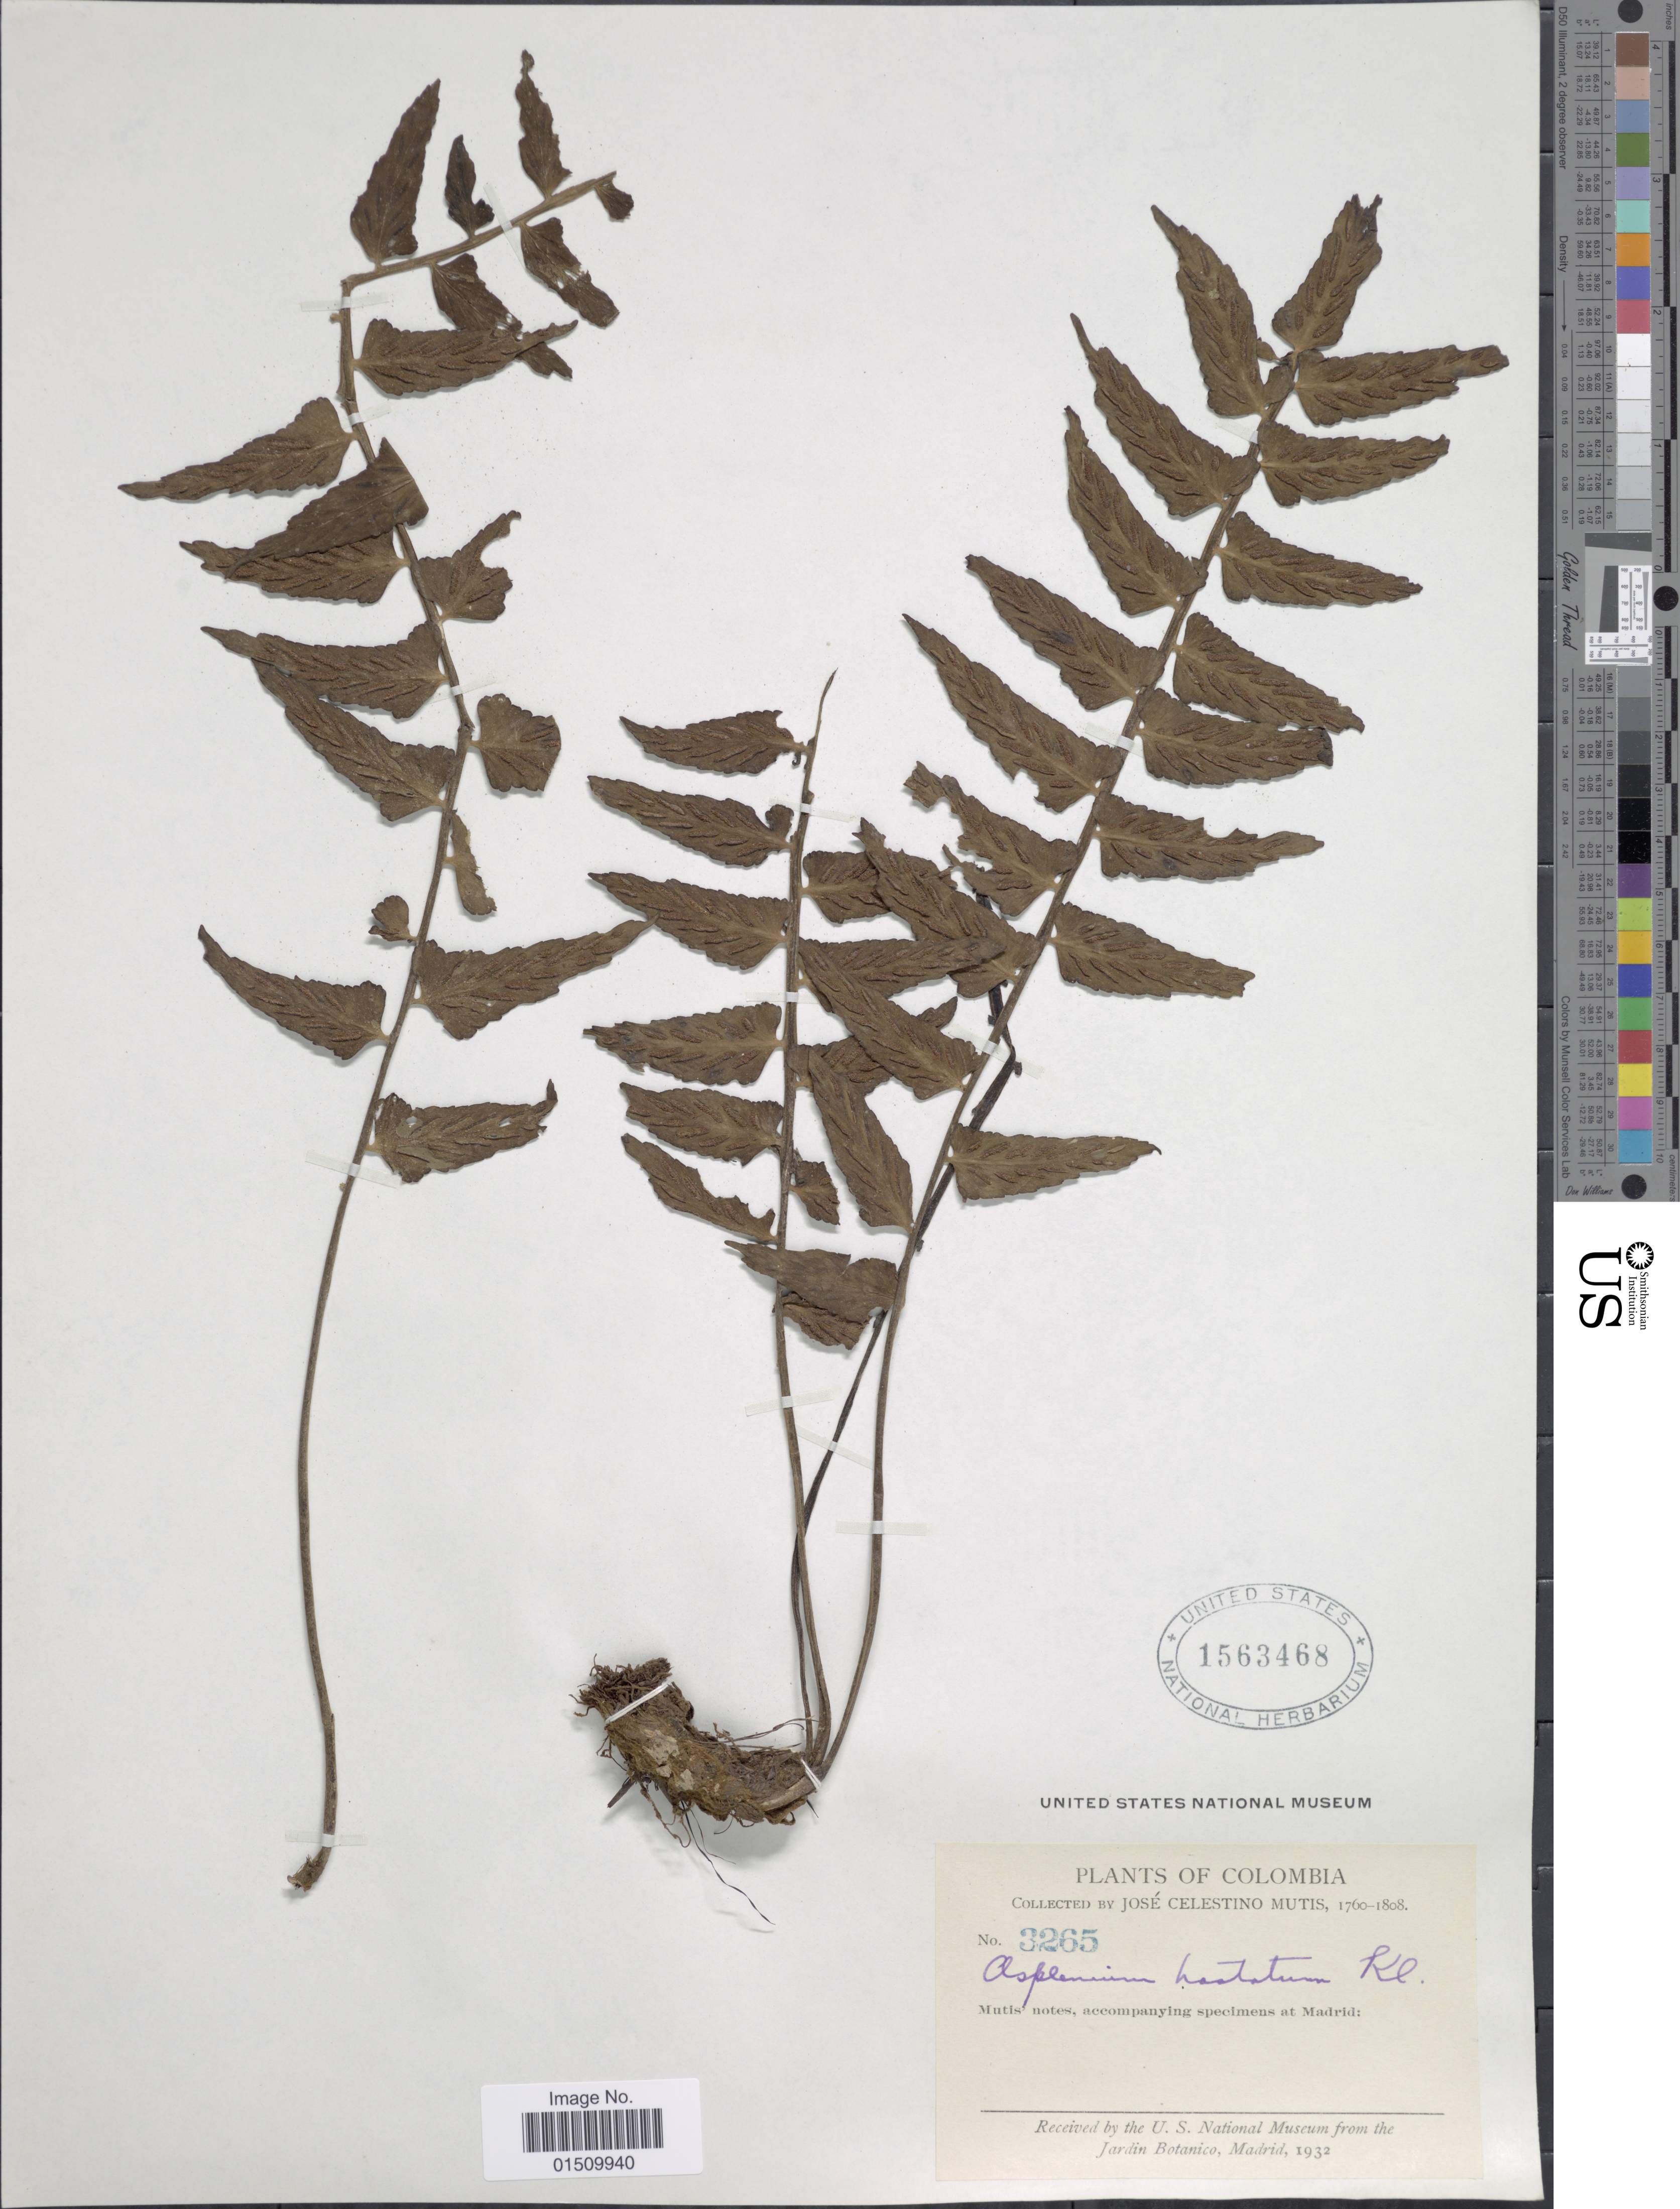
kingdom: Plantae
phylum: Tracheophyta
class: Polypodiopsida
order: Polypodiales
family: Aspleniaceae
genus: Asplenium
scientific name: Asplenium auriculatum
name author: Sw.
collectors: J. C. B. Mutis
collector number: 3265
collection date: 1760/1808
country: Colombia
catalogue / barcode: US 1563468